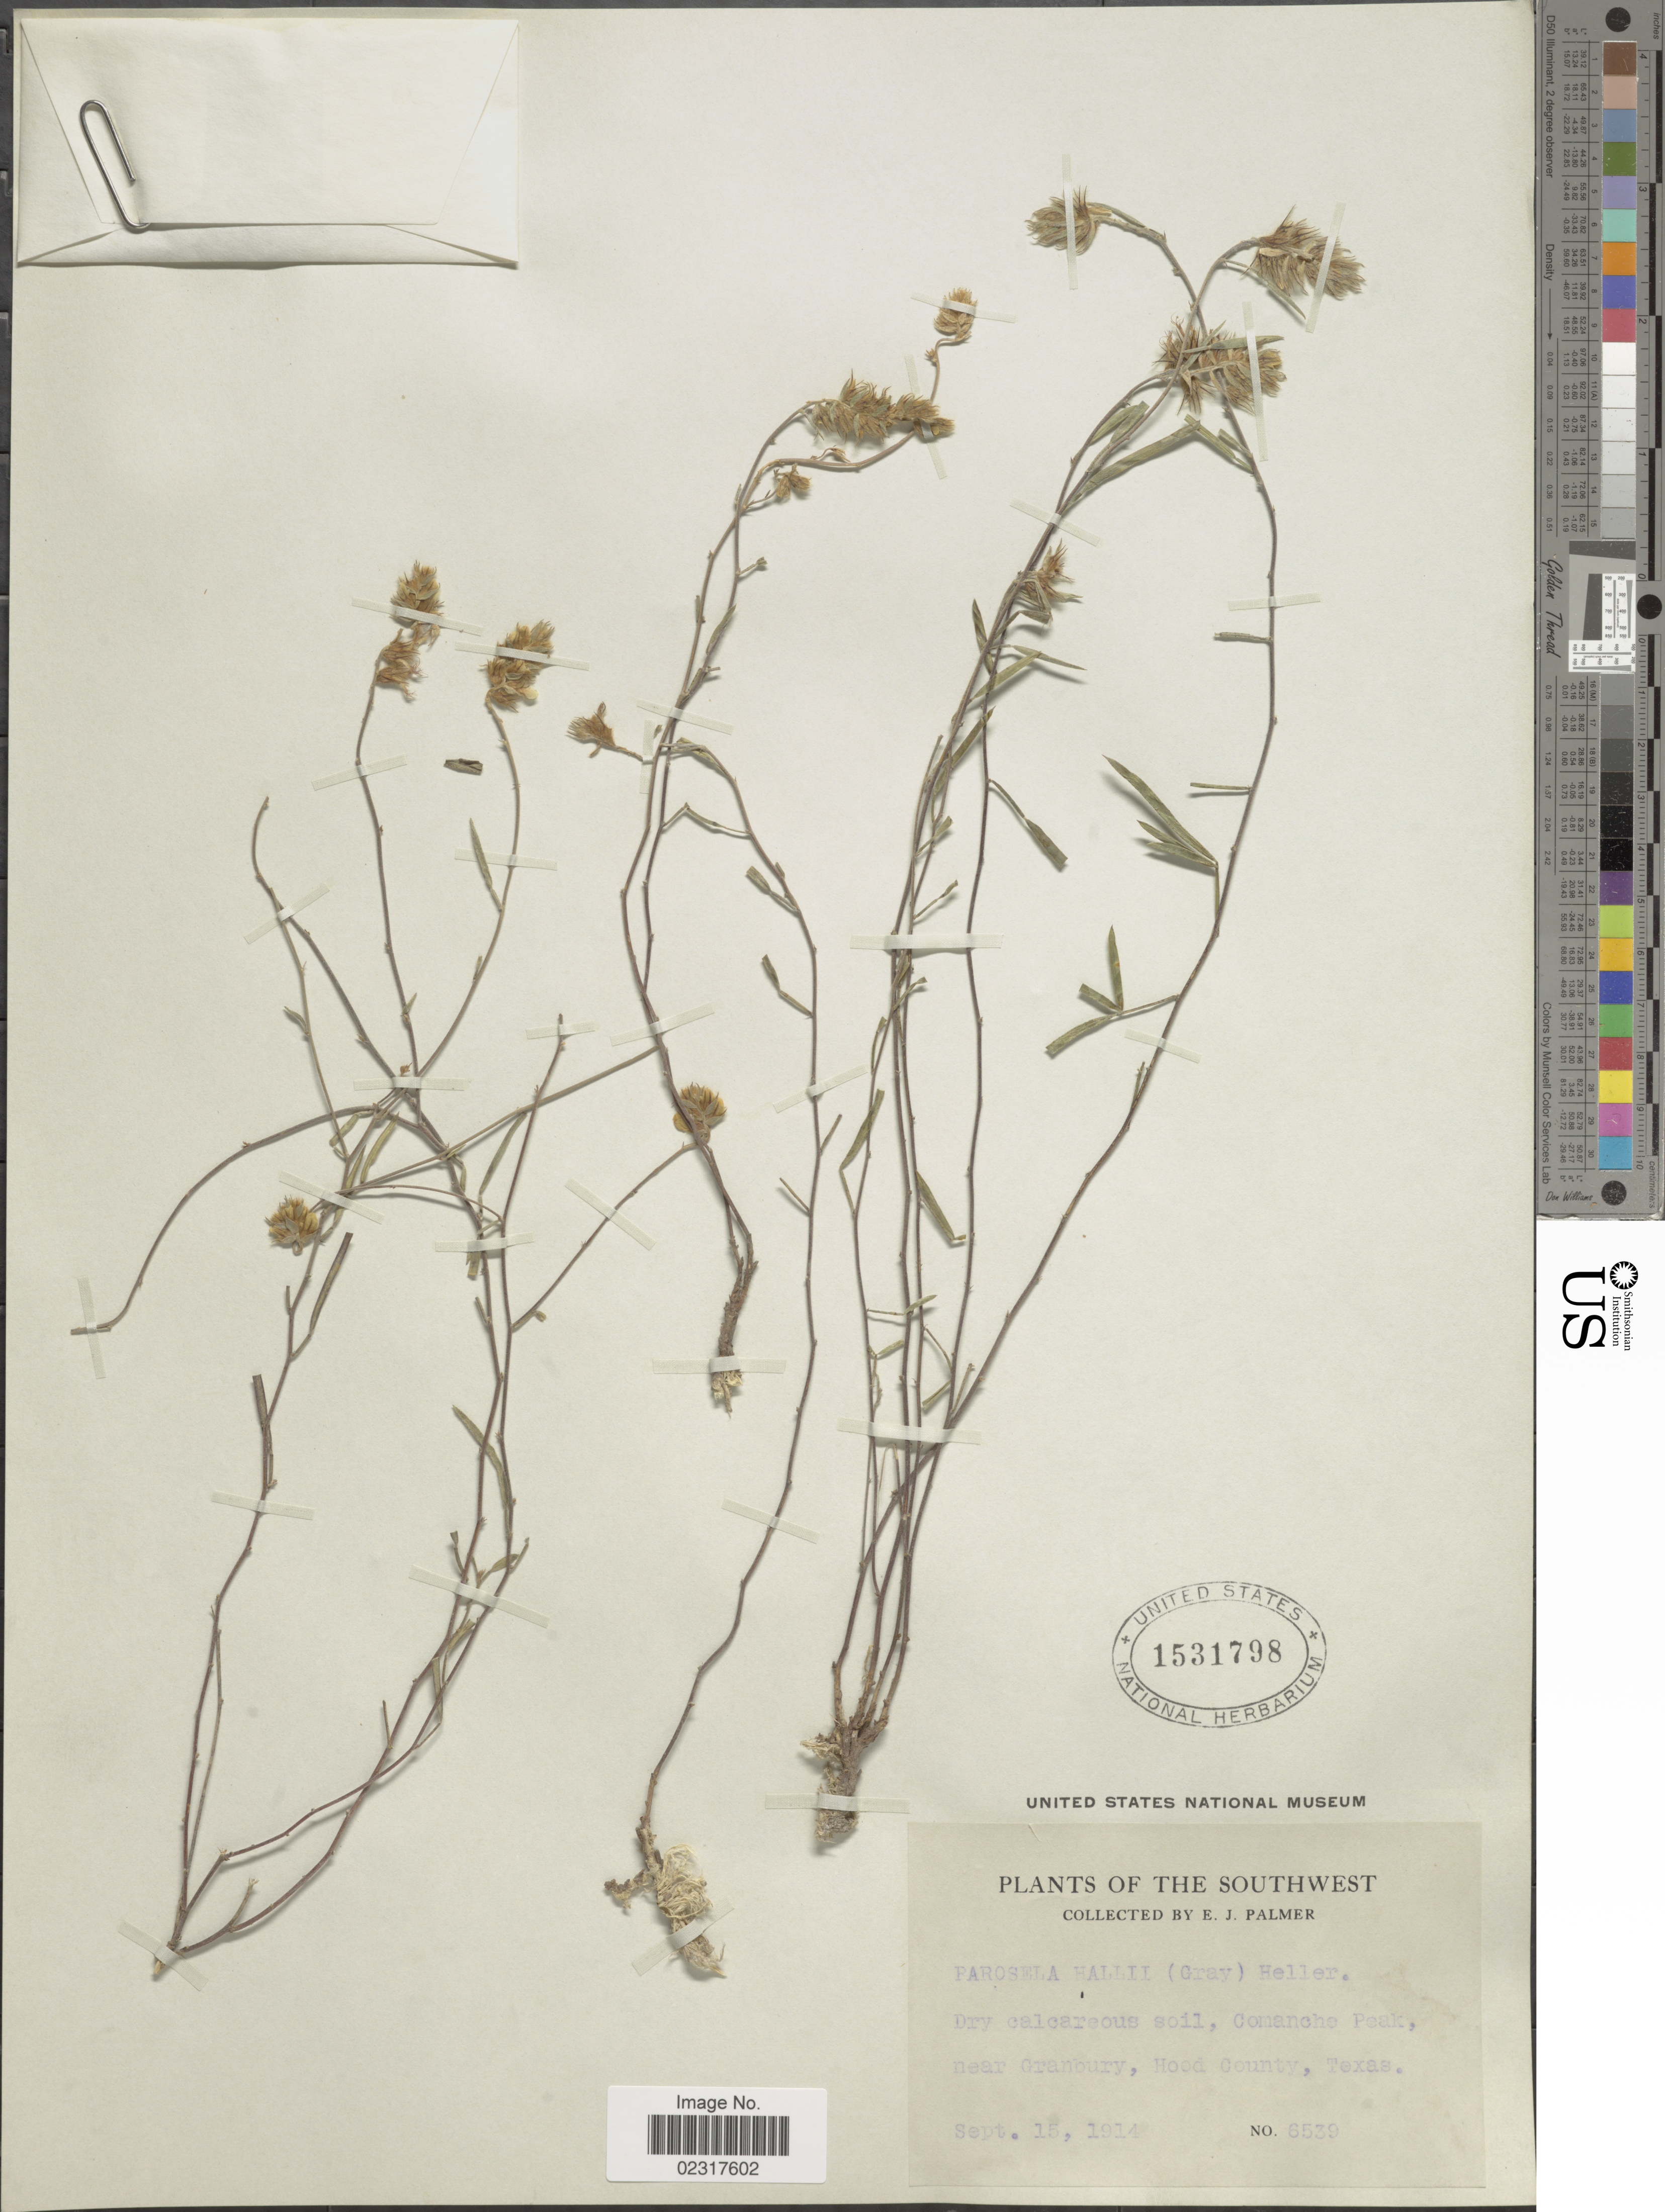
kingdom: Plantae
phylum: Tracheophyta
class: Magnoliopsida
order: Fabales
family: Fabaceae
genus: Dalea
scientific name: Dalea hallii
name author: A. Gray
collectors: E. J. Palmer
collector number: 8539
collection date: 1914-09-15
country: United States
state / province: Texas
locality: The Southwest, Comanche Park, near Granburry, Hood County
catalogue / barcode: US 1531798